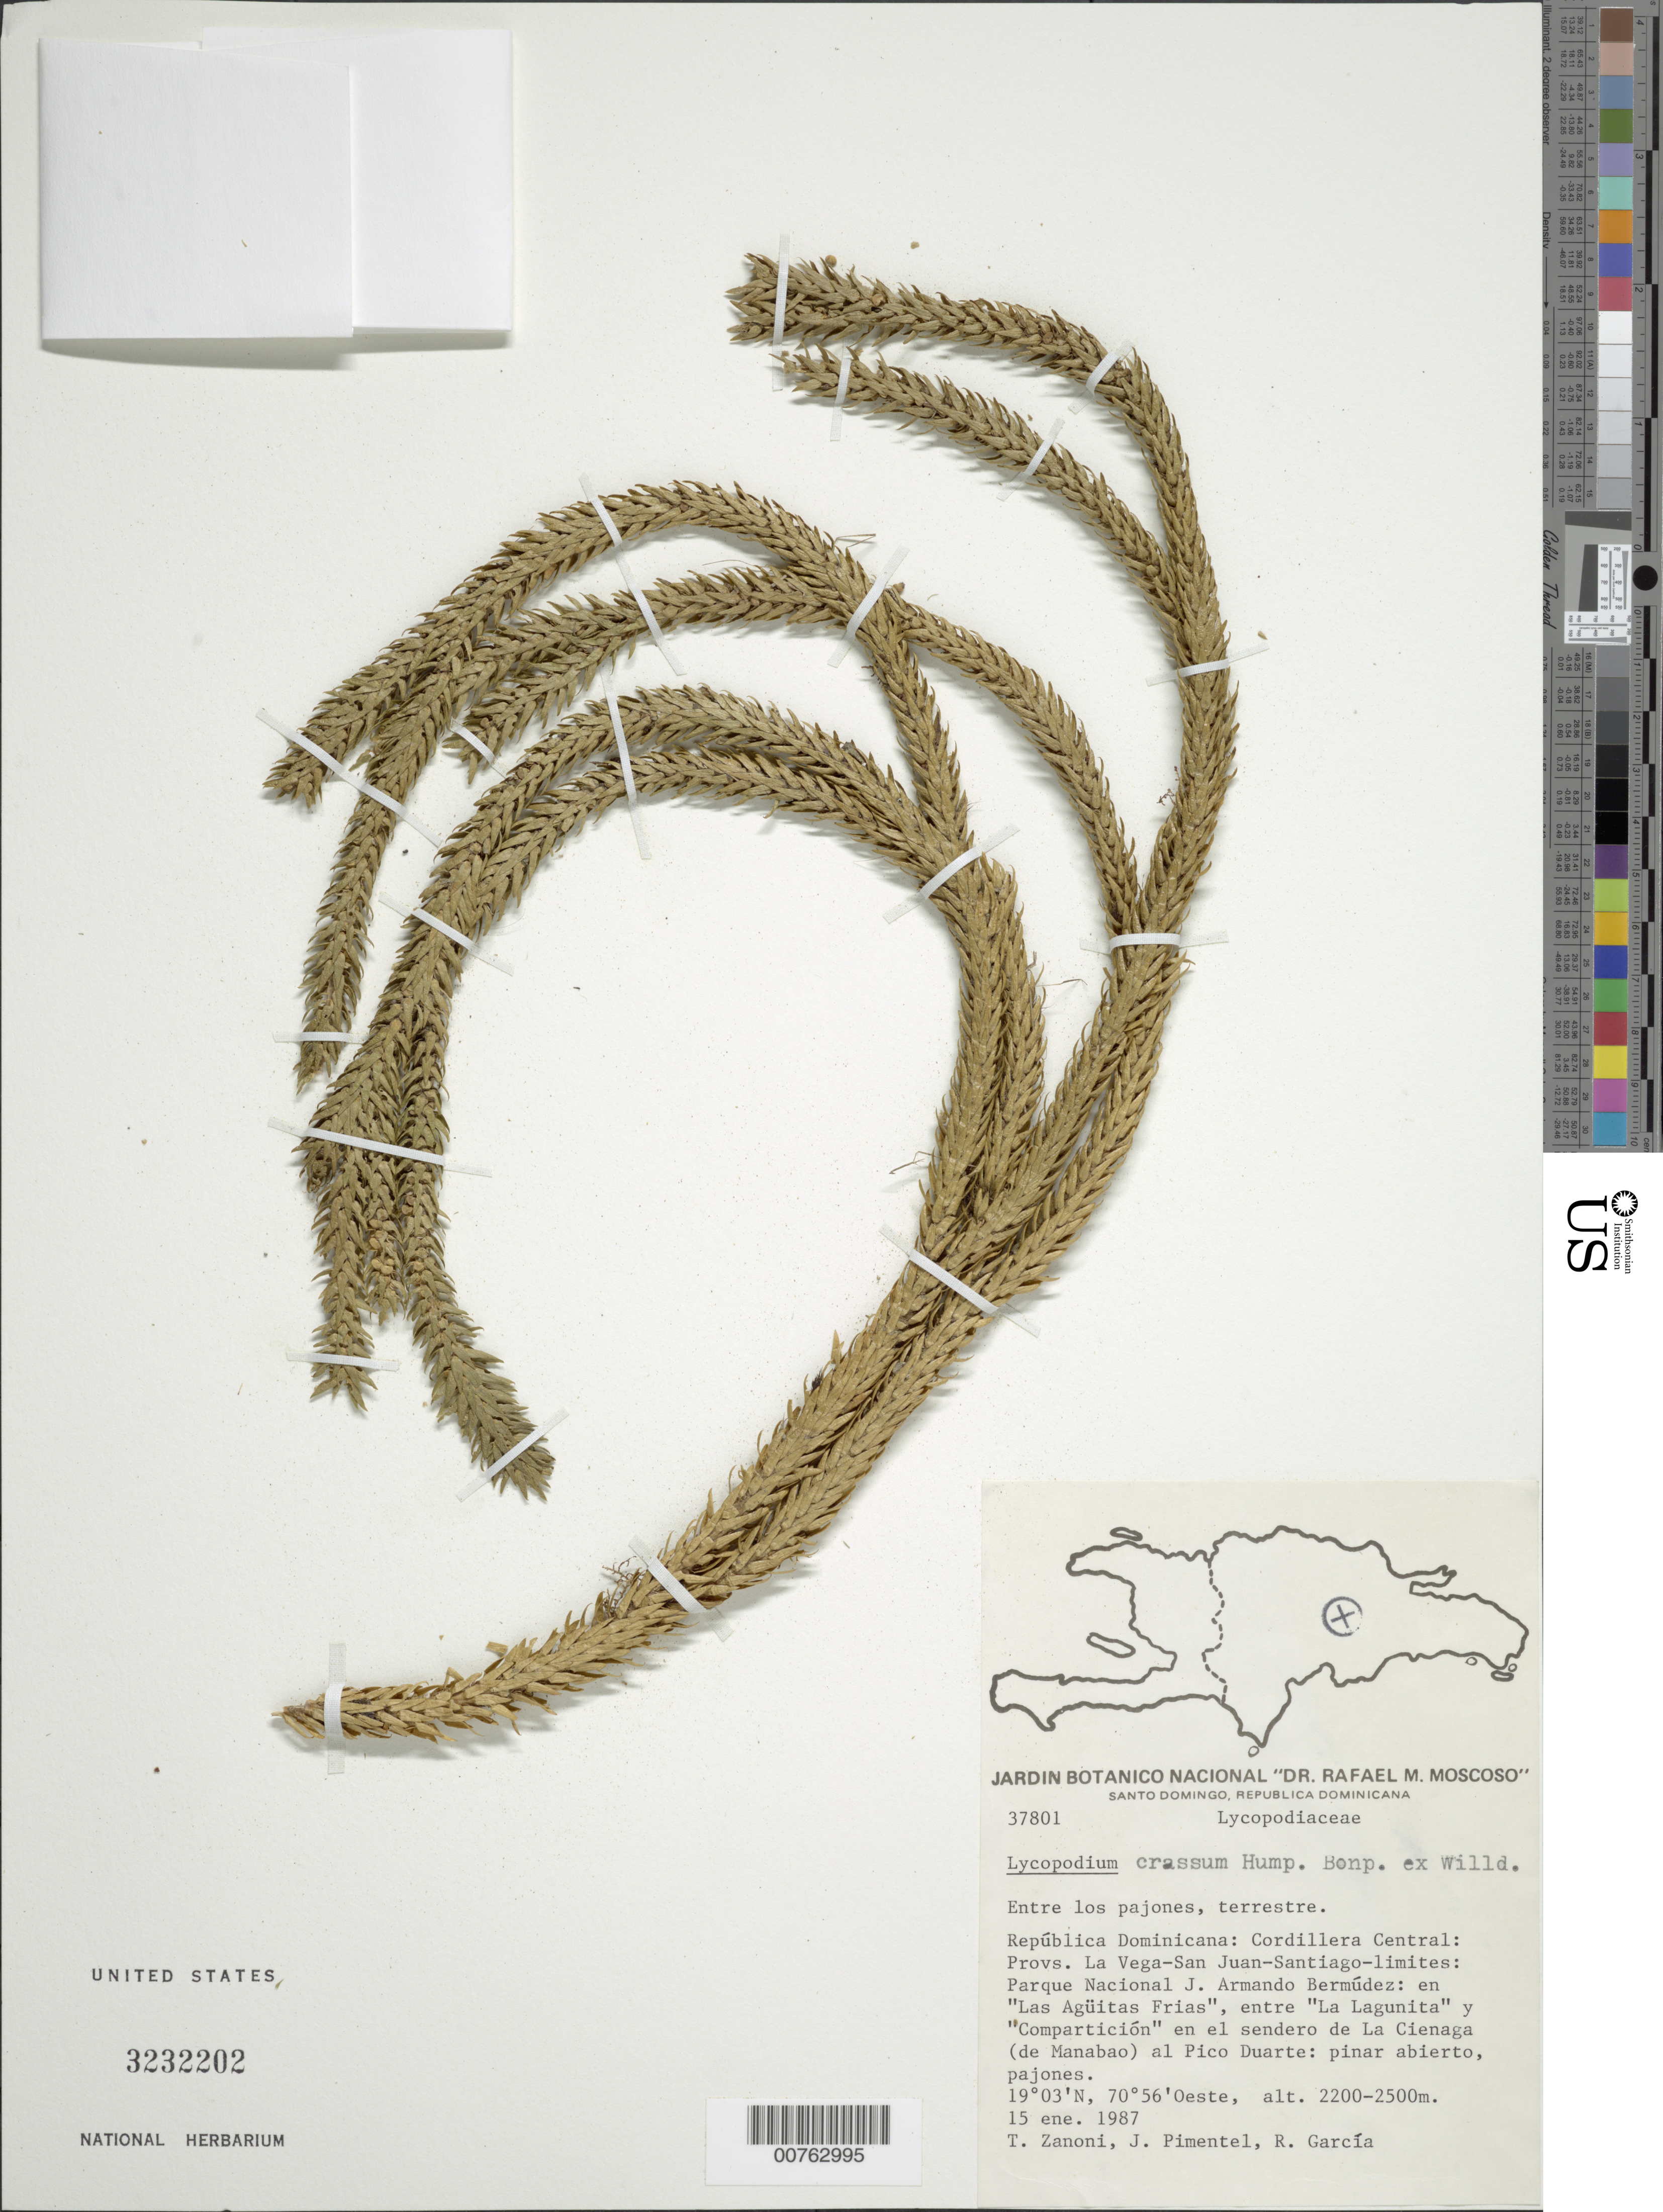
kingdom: Plantae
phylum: Tracheophyta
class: Lycopodiopsida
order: Lycopodiales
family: Lycopodiaceae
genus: Phlegmariurus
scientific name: Phlegmariurus crassus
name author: (Humb. & Bonpl. ex Willd.) B. Øllg.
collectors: T. A. Zanoni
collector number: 37801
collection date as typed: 15 Jan 1987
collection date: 1987-01-15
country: Dominican Republic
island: Hispaniola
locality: Cordillera Central: Provincias La Vega-San Juan-Santiago-limites. Parque Nacional Armando Bermúdez: en "Las Aguitas Frias" entre "La Lagunita" y "Compartición" en el sendero de La Cienega,Manabao,al Pico Duarte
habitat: Pinar abierto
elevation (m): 2200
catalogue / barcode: US 3232202